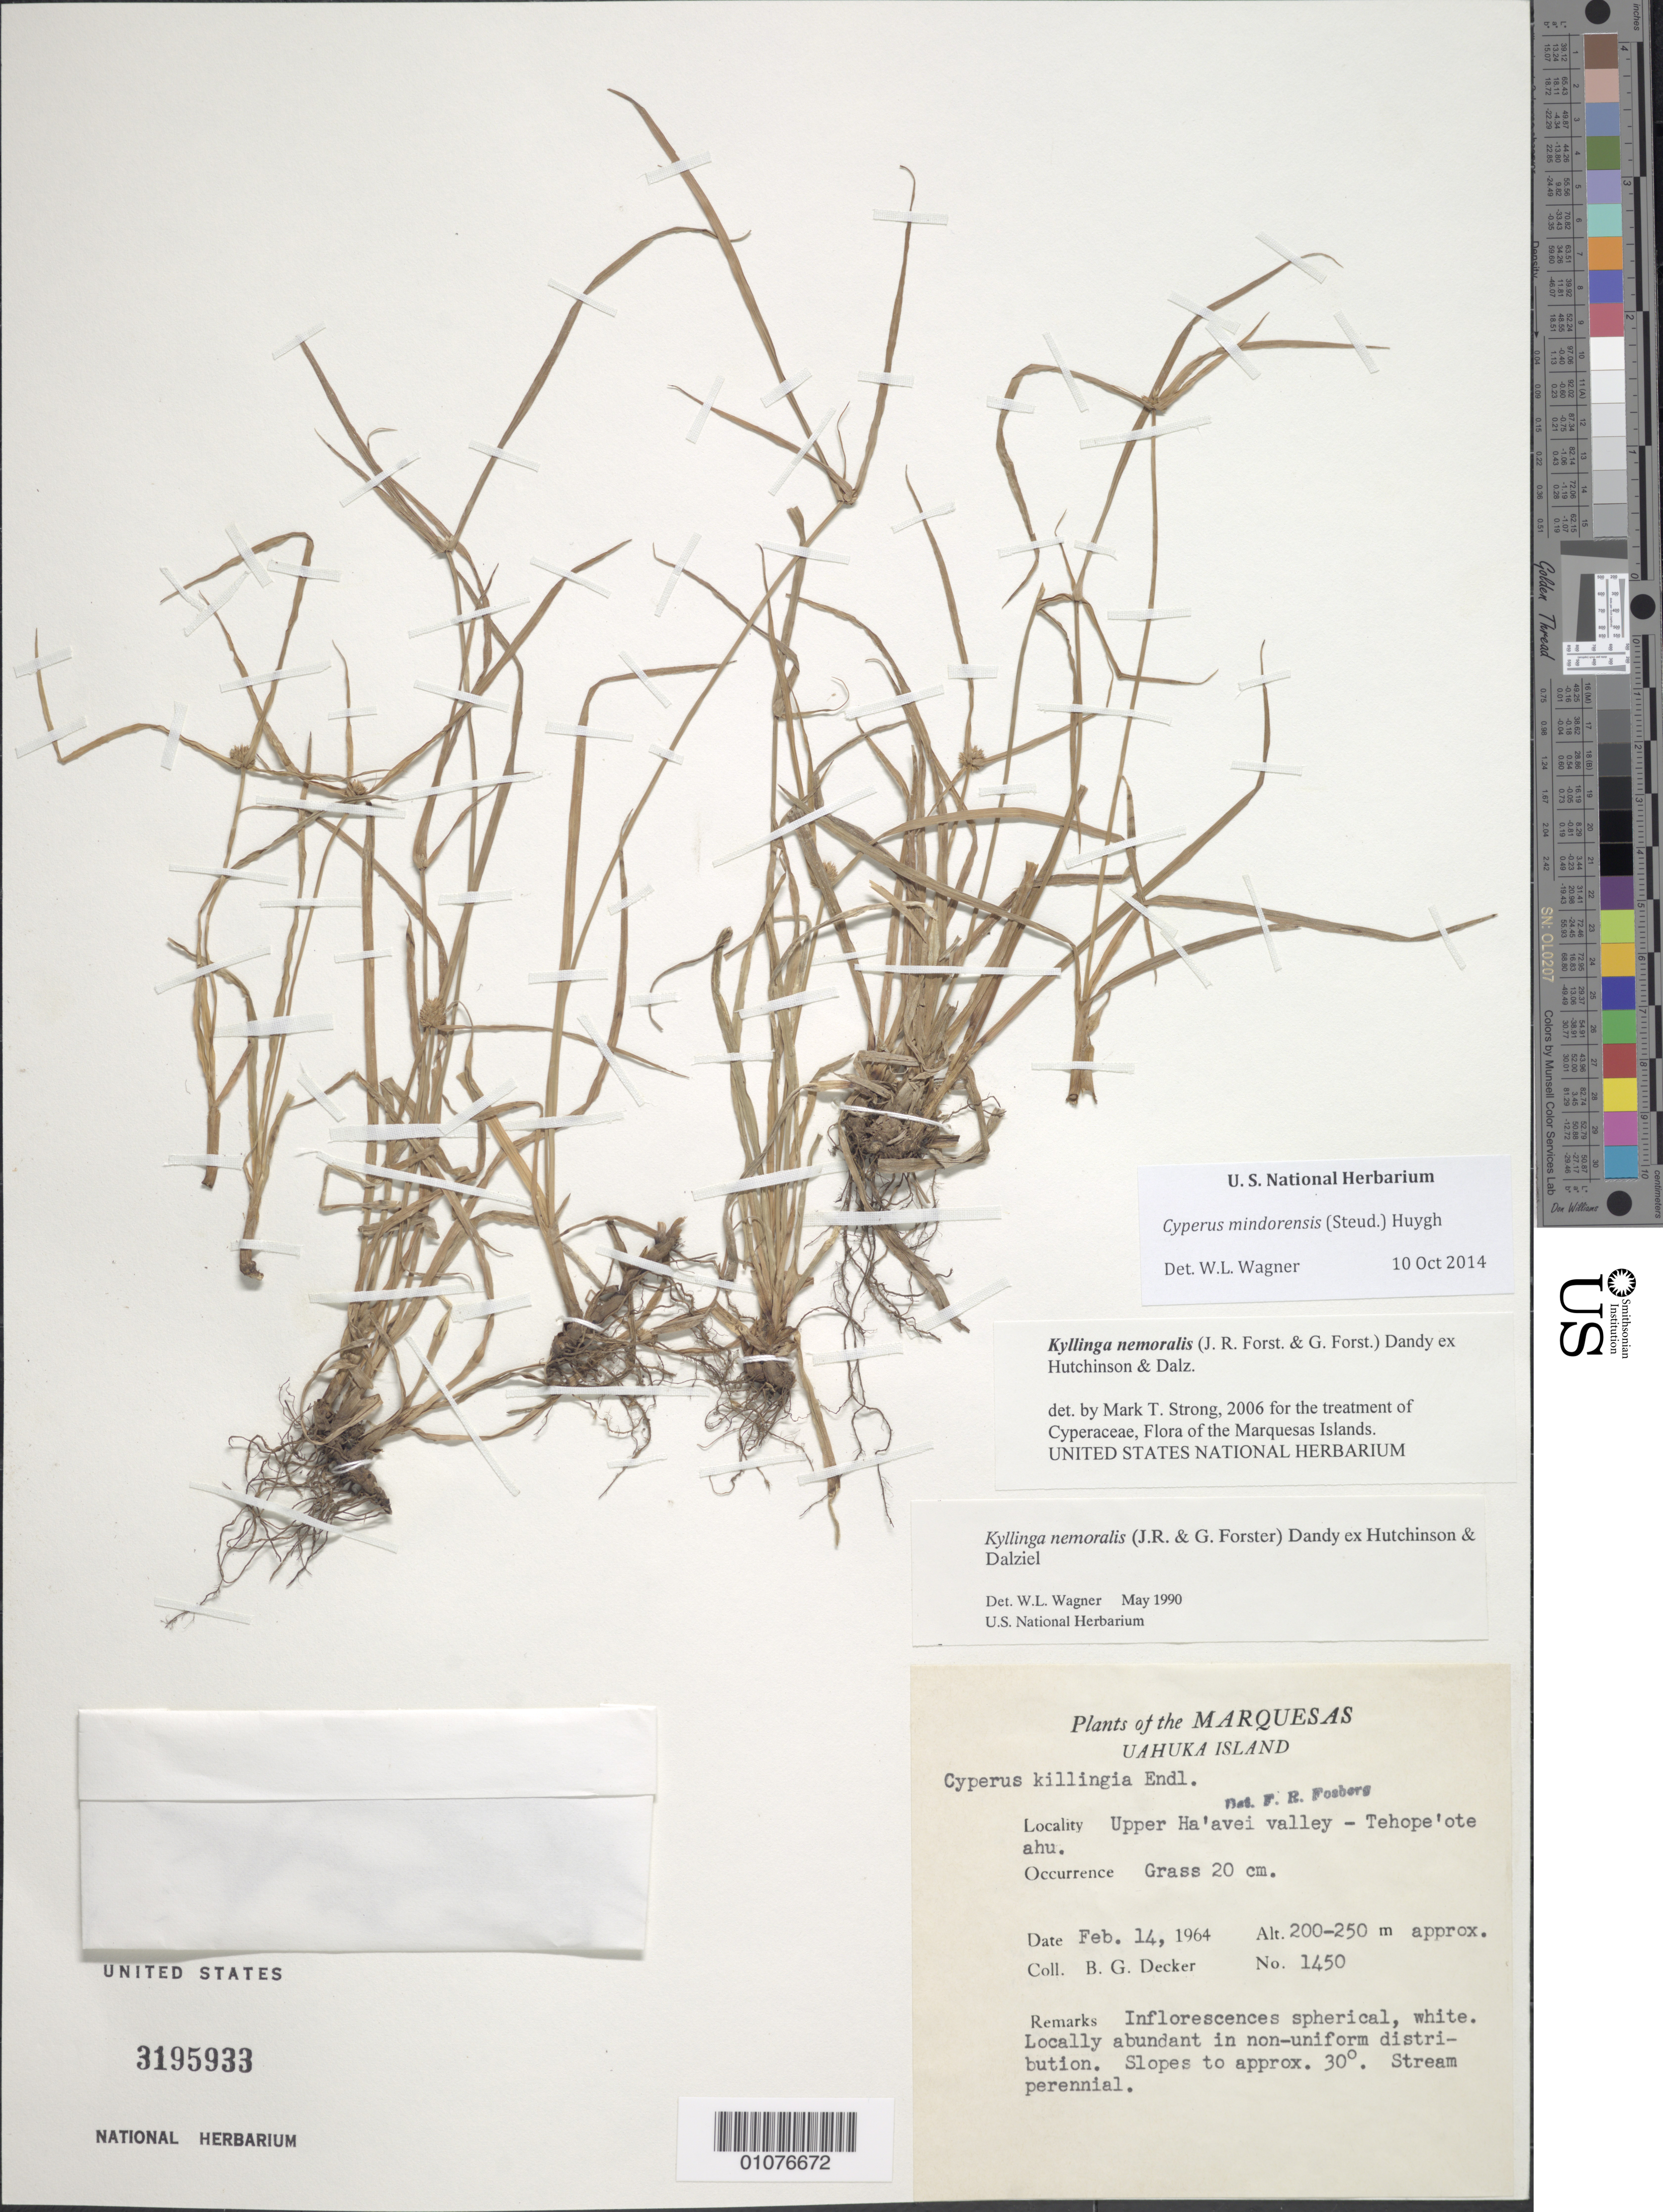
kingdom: Plantae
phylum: Tracheophyta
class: Liliopsida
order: Poales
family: Cyperaceae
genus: Cyperus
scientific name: Cyperus mindorensis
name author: (Steud.) Huygh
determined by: Lorence, David H., (PTBG), National Tropical Botanical Garden (UNITED STATES)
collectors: B. G. Decker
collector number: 1450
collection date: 1964-02-14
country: French Polynesia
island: Ua Huka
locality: Upper Ha'avei Valley, Tehope'ote ahu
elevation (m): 200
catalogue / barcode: US 3195933